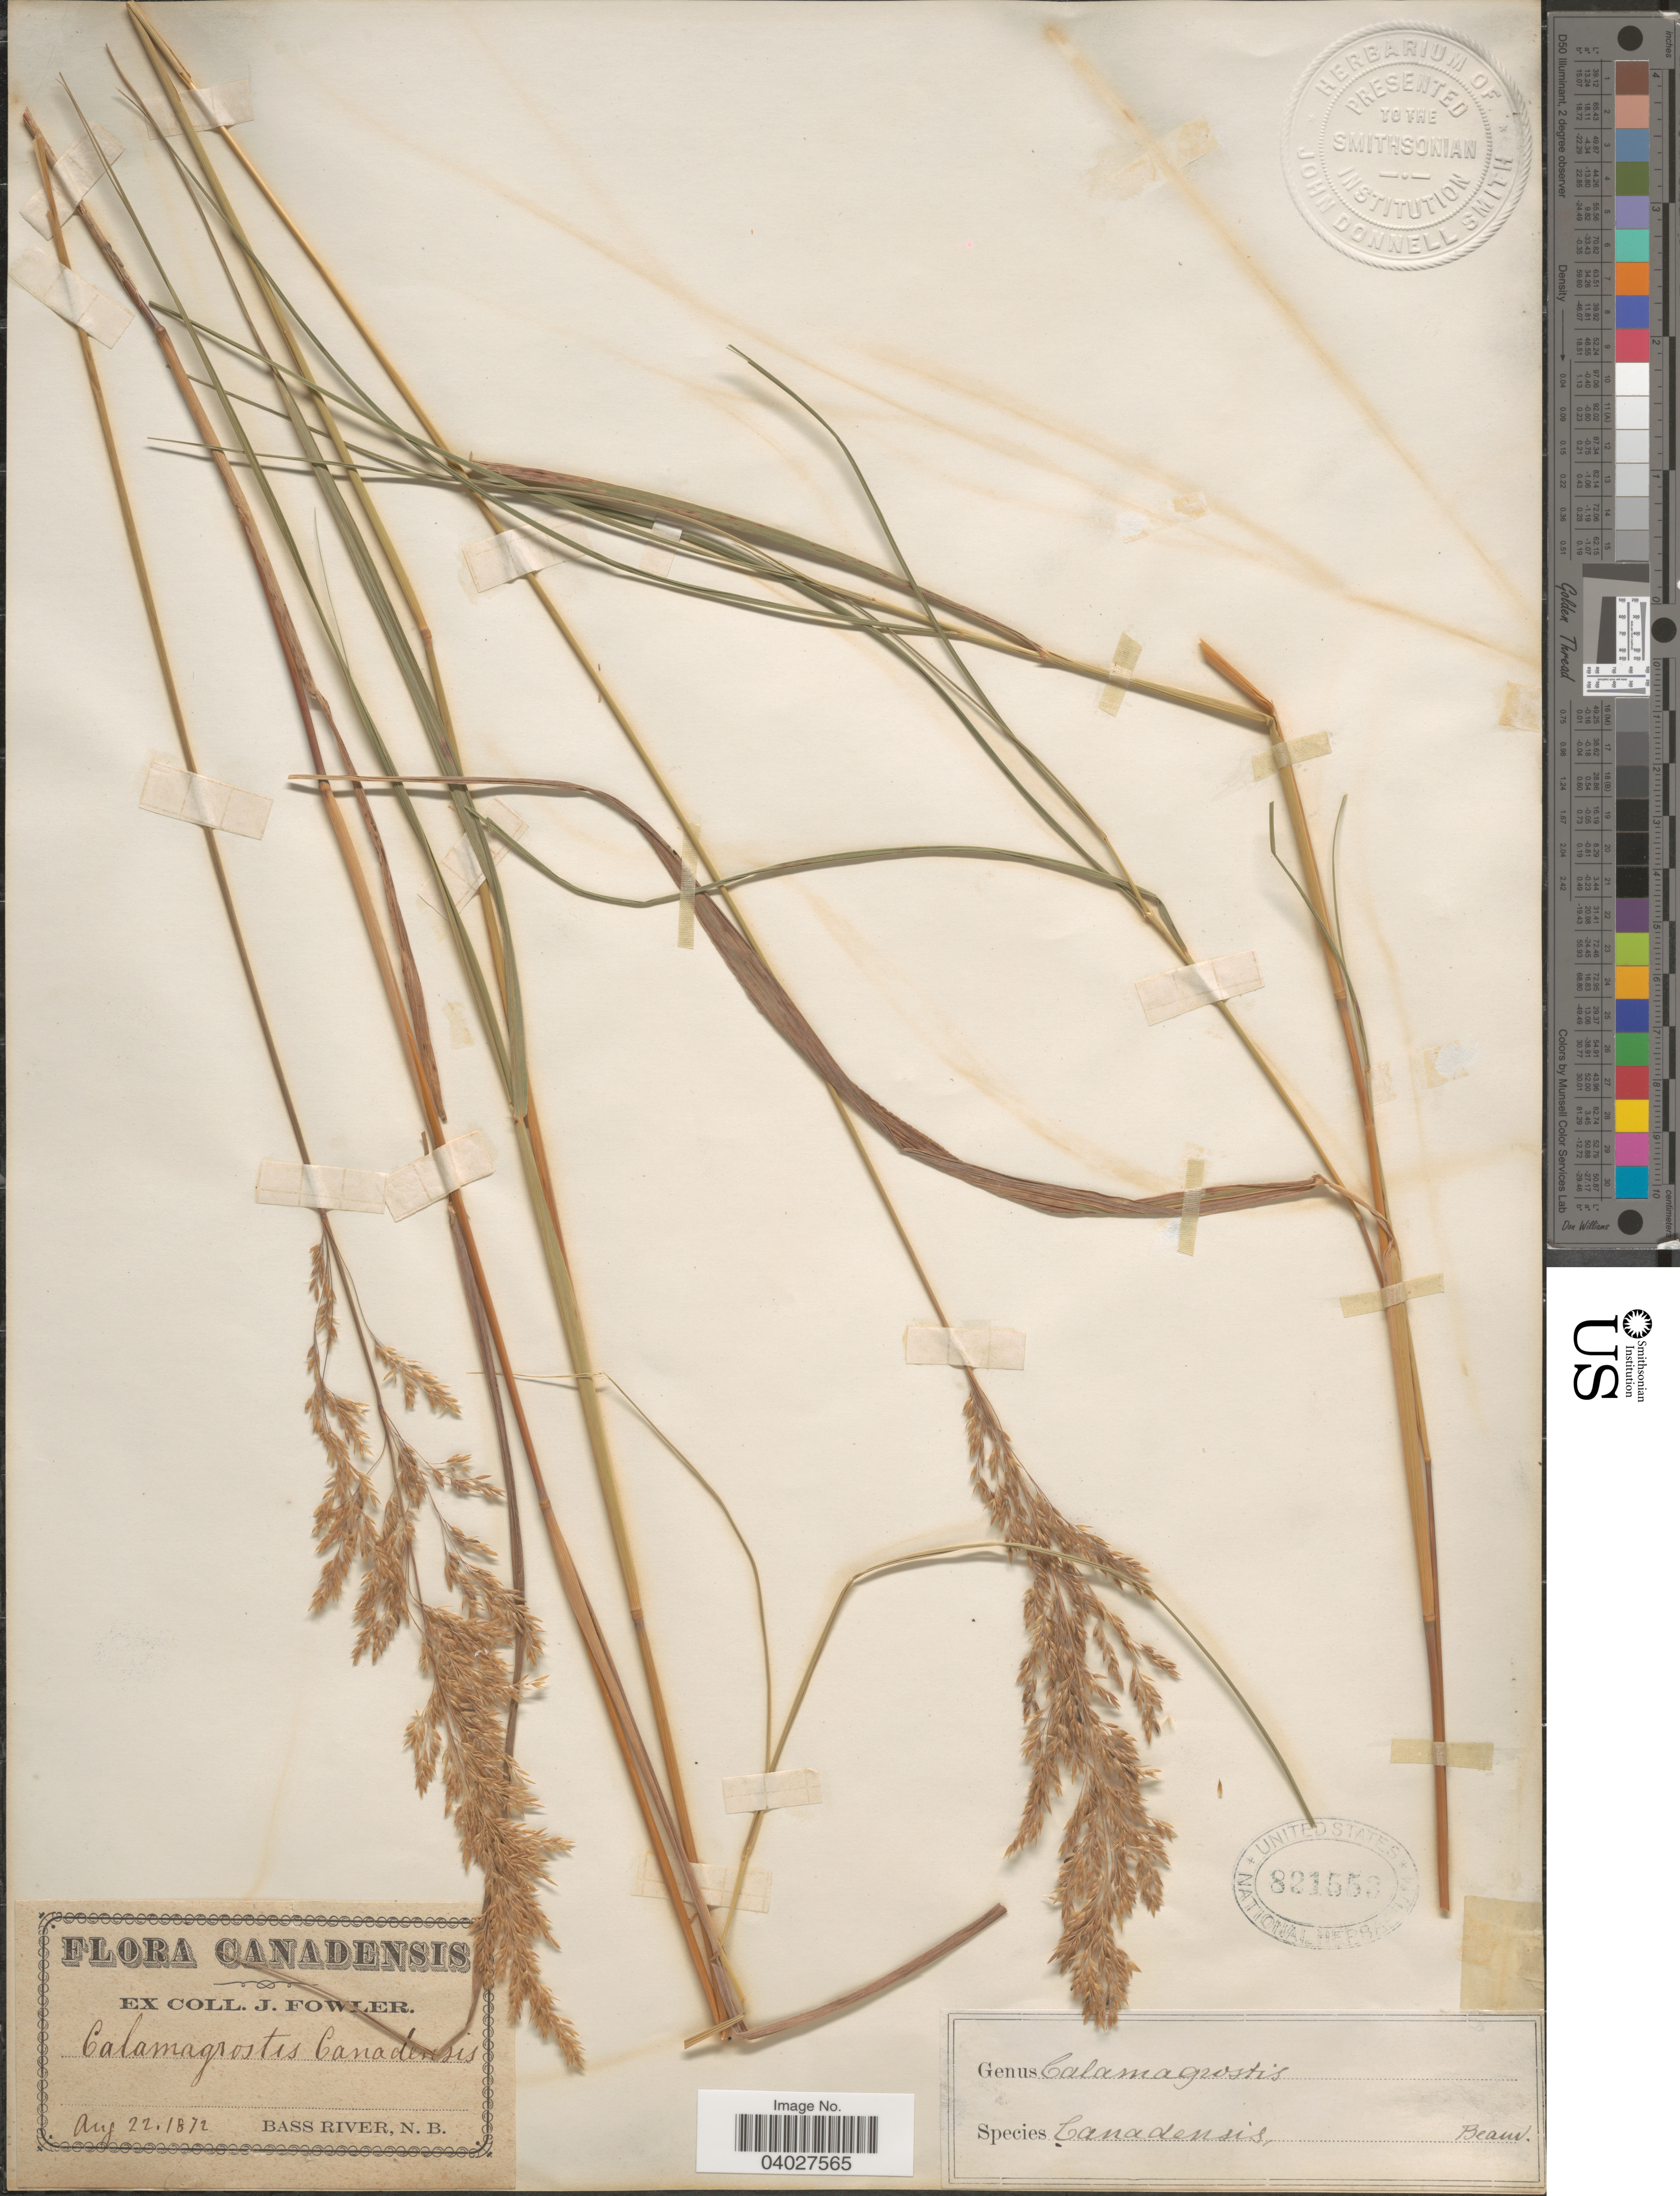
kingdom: Plantae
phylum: Tracheophyta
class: Liliopsida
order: Poales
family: Poaceae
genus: Calamagrostis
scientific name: Calamagrostis canadensis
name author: (Michx.) P. Beauv.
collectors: J. Fowler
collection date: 1872-08-22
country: Canada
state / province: New Brunswick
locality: Bass River.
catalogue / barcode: US 821553